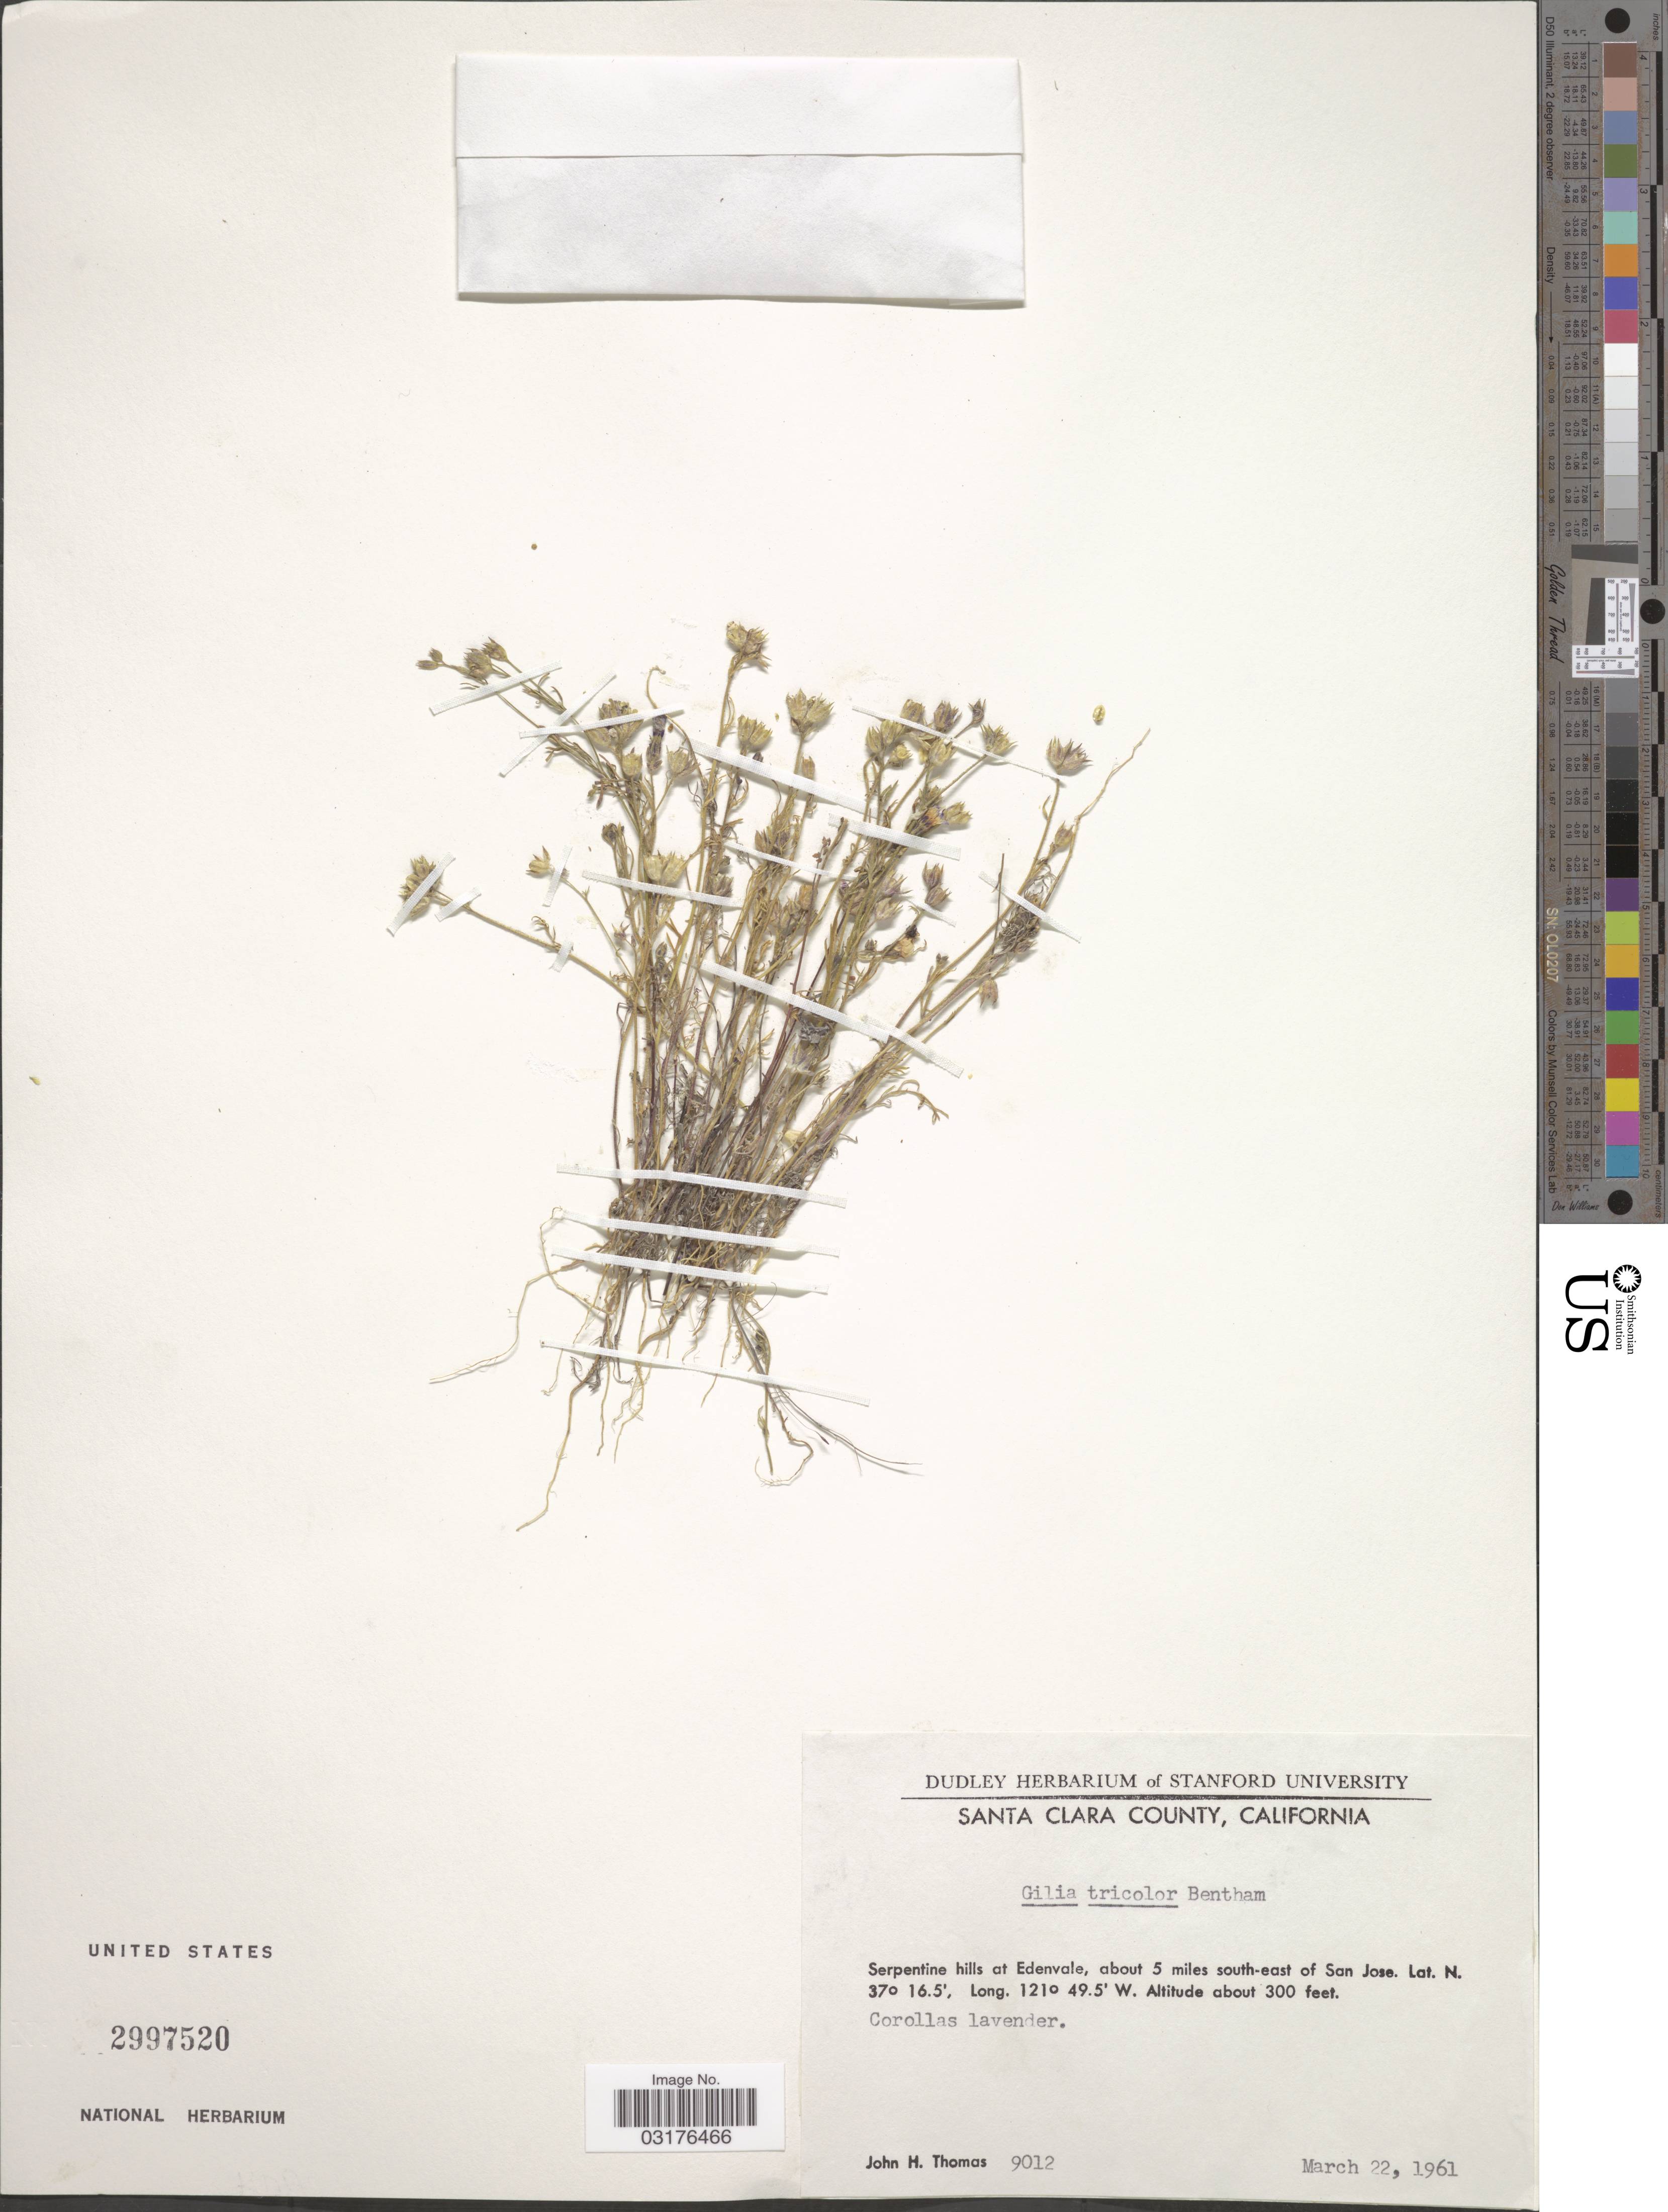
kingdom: Plantae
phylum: Tracheophyta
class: Magnoliopsida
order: Ericales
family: Polemoniaceae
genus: Gilia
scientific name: Gilia tricolor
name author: Benth.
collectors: J. H. Thomas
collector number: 9012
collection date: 1961-03-22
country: United States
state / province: California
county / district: Santa Clara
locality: Santa Clara County, Serpentine hills at Edenvale, about 5 miles south-east of San Jose.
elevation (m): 91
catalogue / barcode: US 2997520